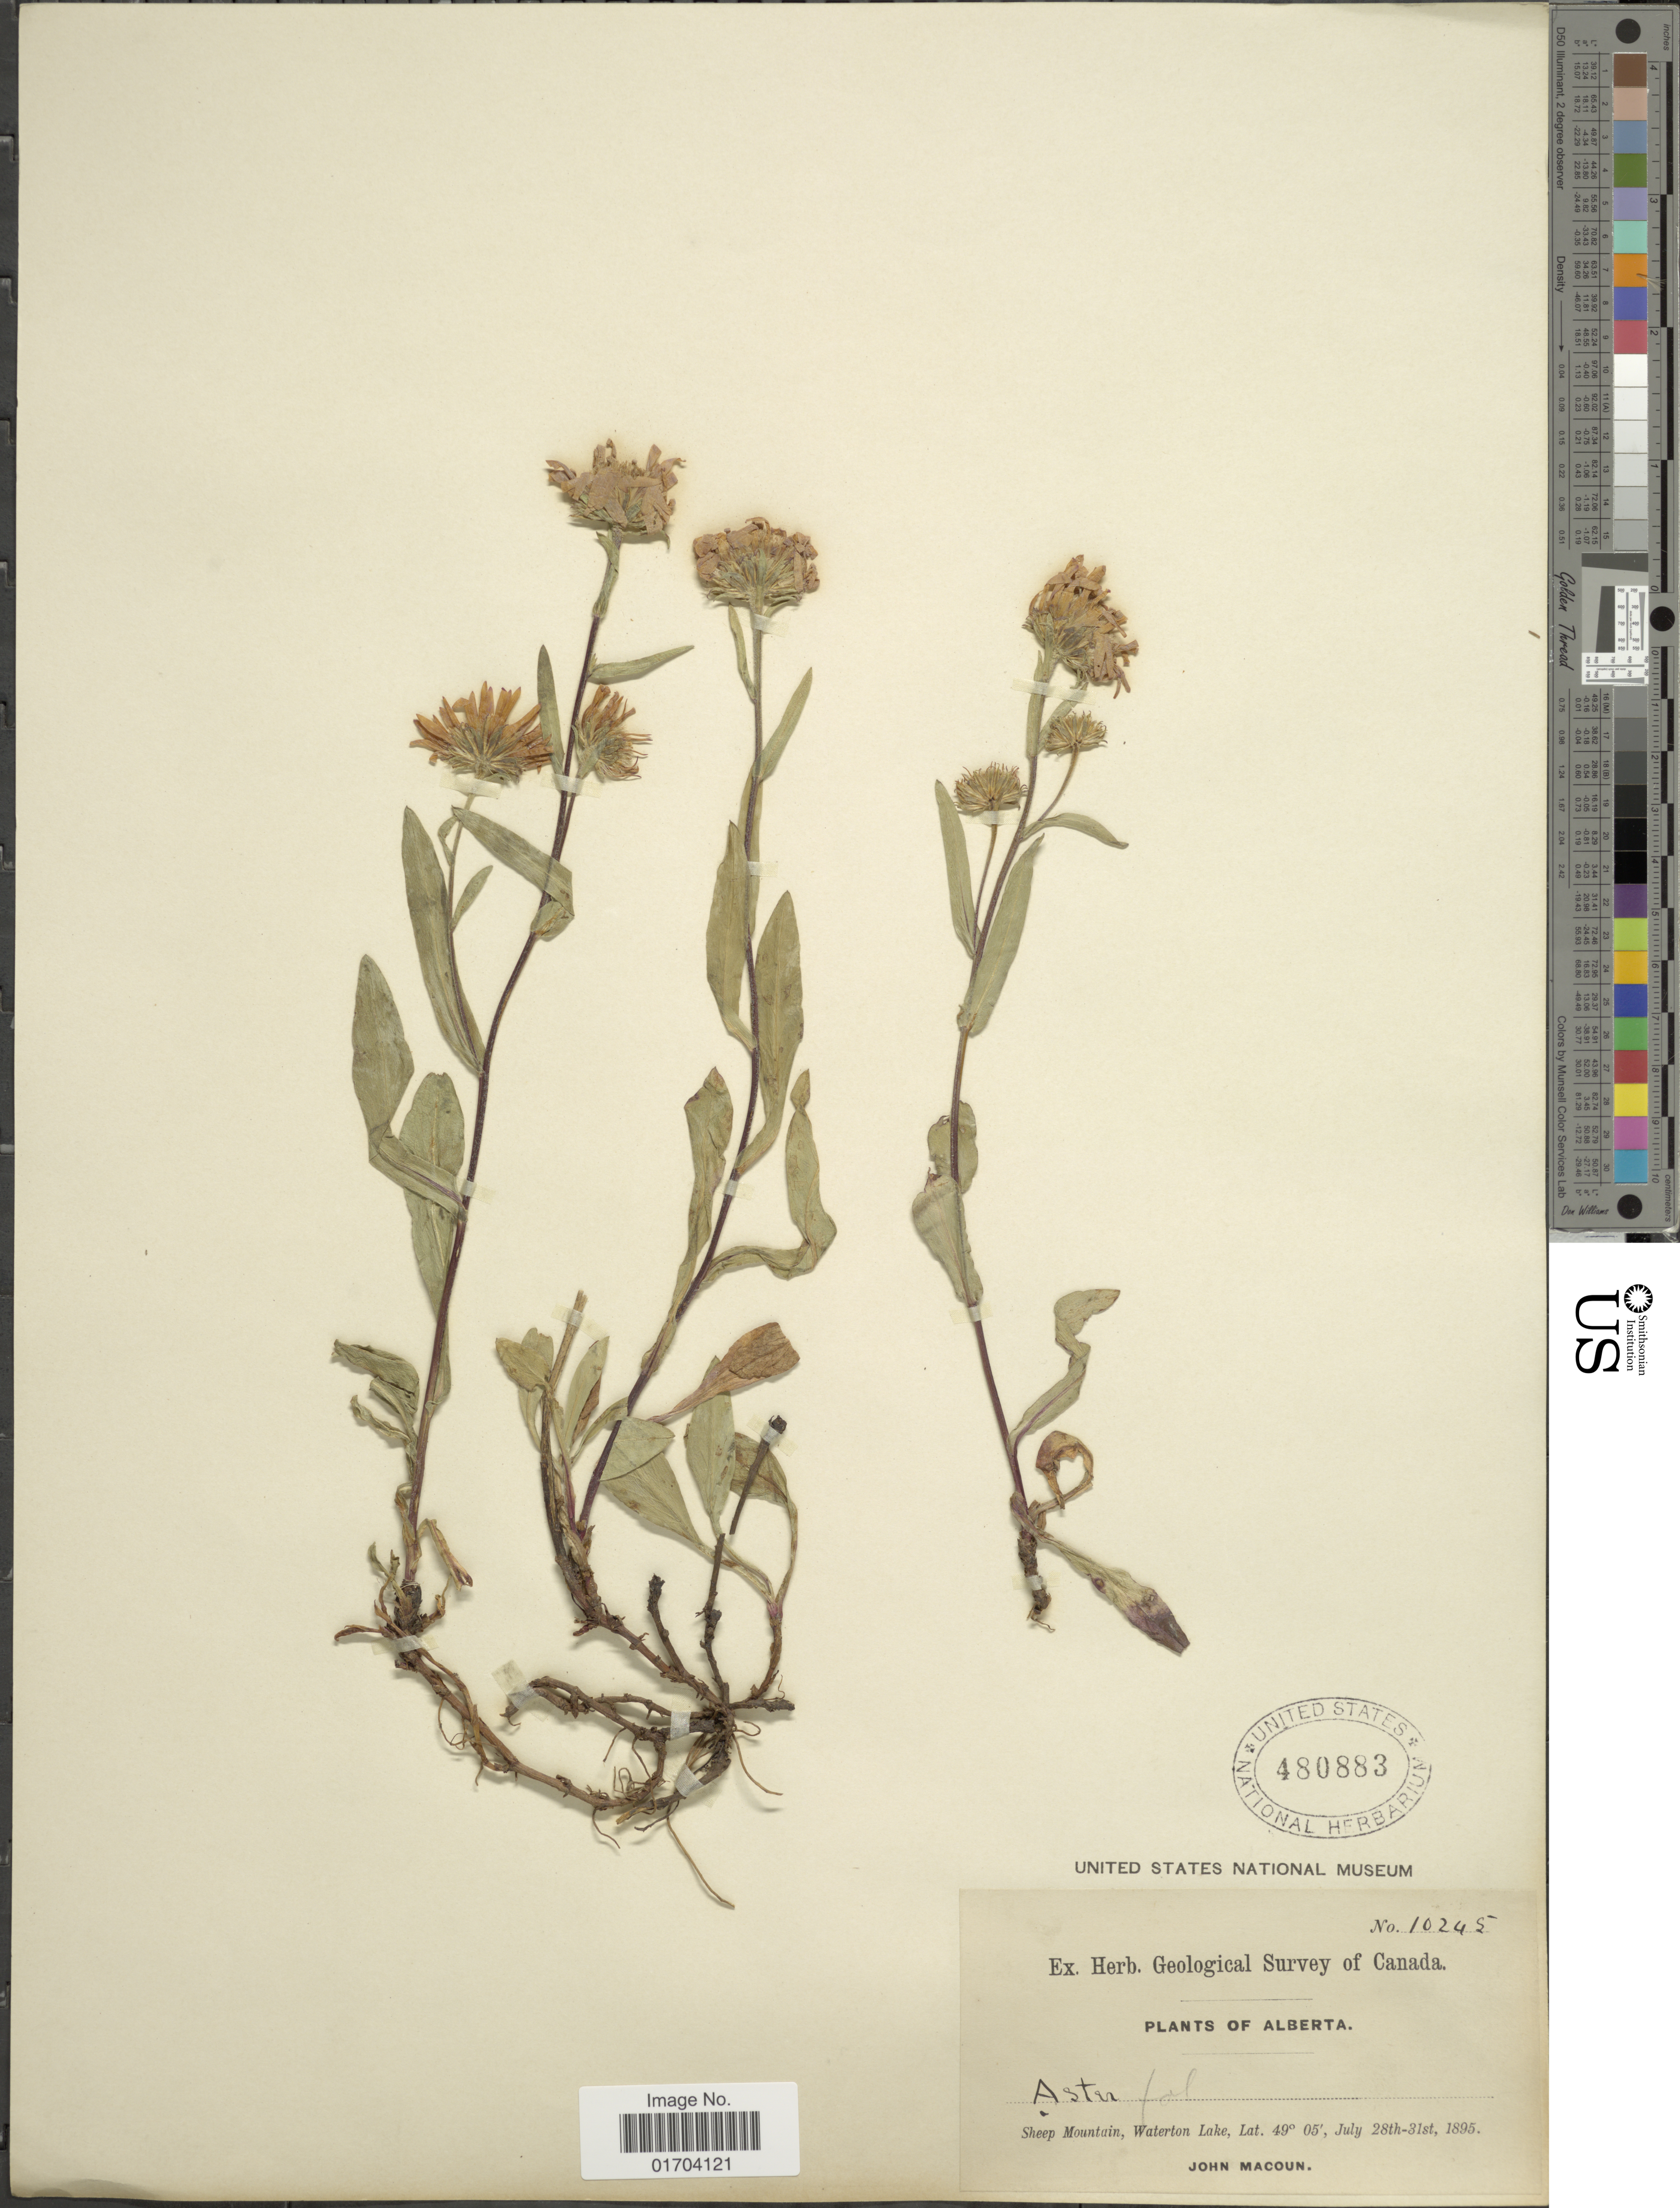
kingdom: Plantae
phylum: Tracheophyta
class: Magnoliopsida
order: Asterales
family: Asteraceae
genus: Symphyotrichum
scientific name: Symphyotrichum sp.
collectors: J. Macoun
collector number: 10245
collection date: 1895-07-28/1895-07-31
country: Canada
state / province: Alberta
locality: Sheep Mountain, Wateron Lake.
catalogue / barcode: US 480883